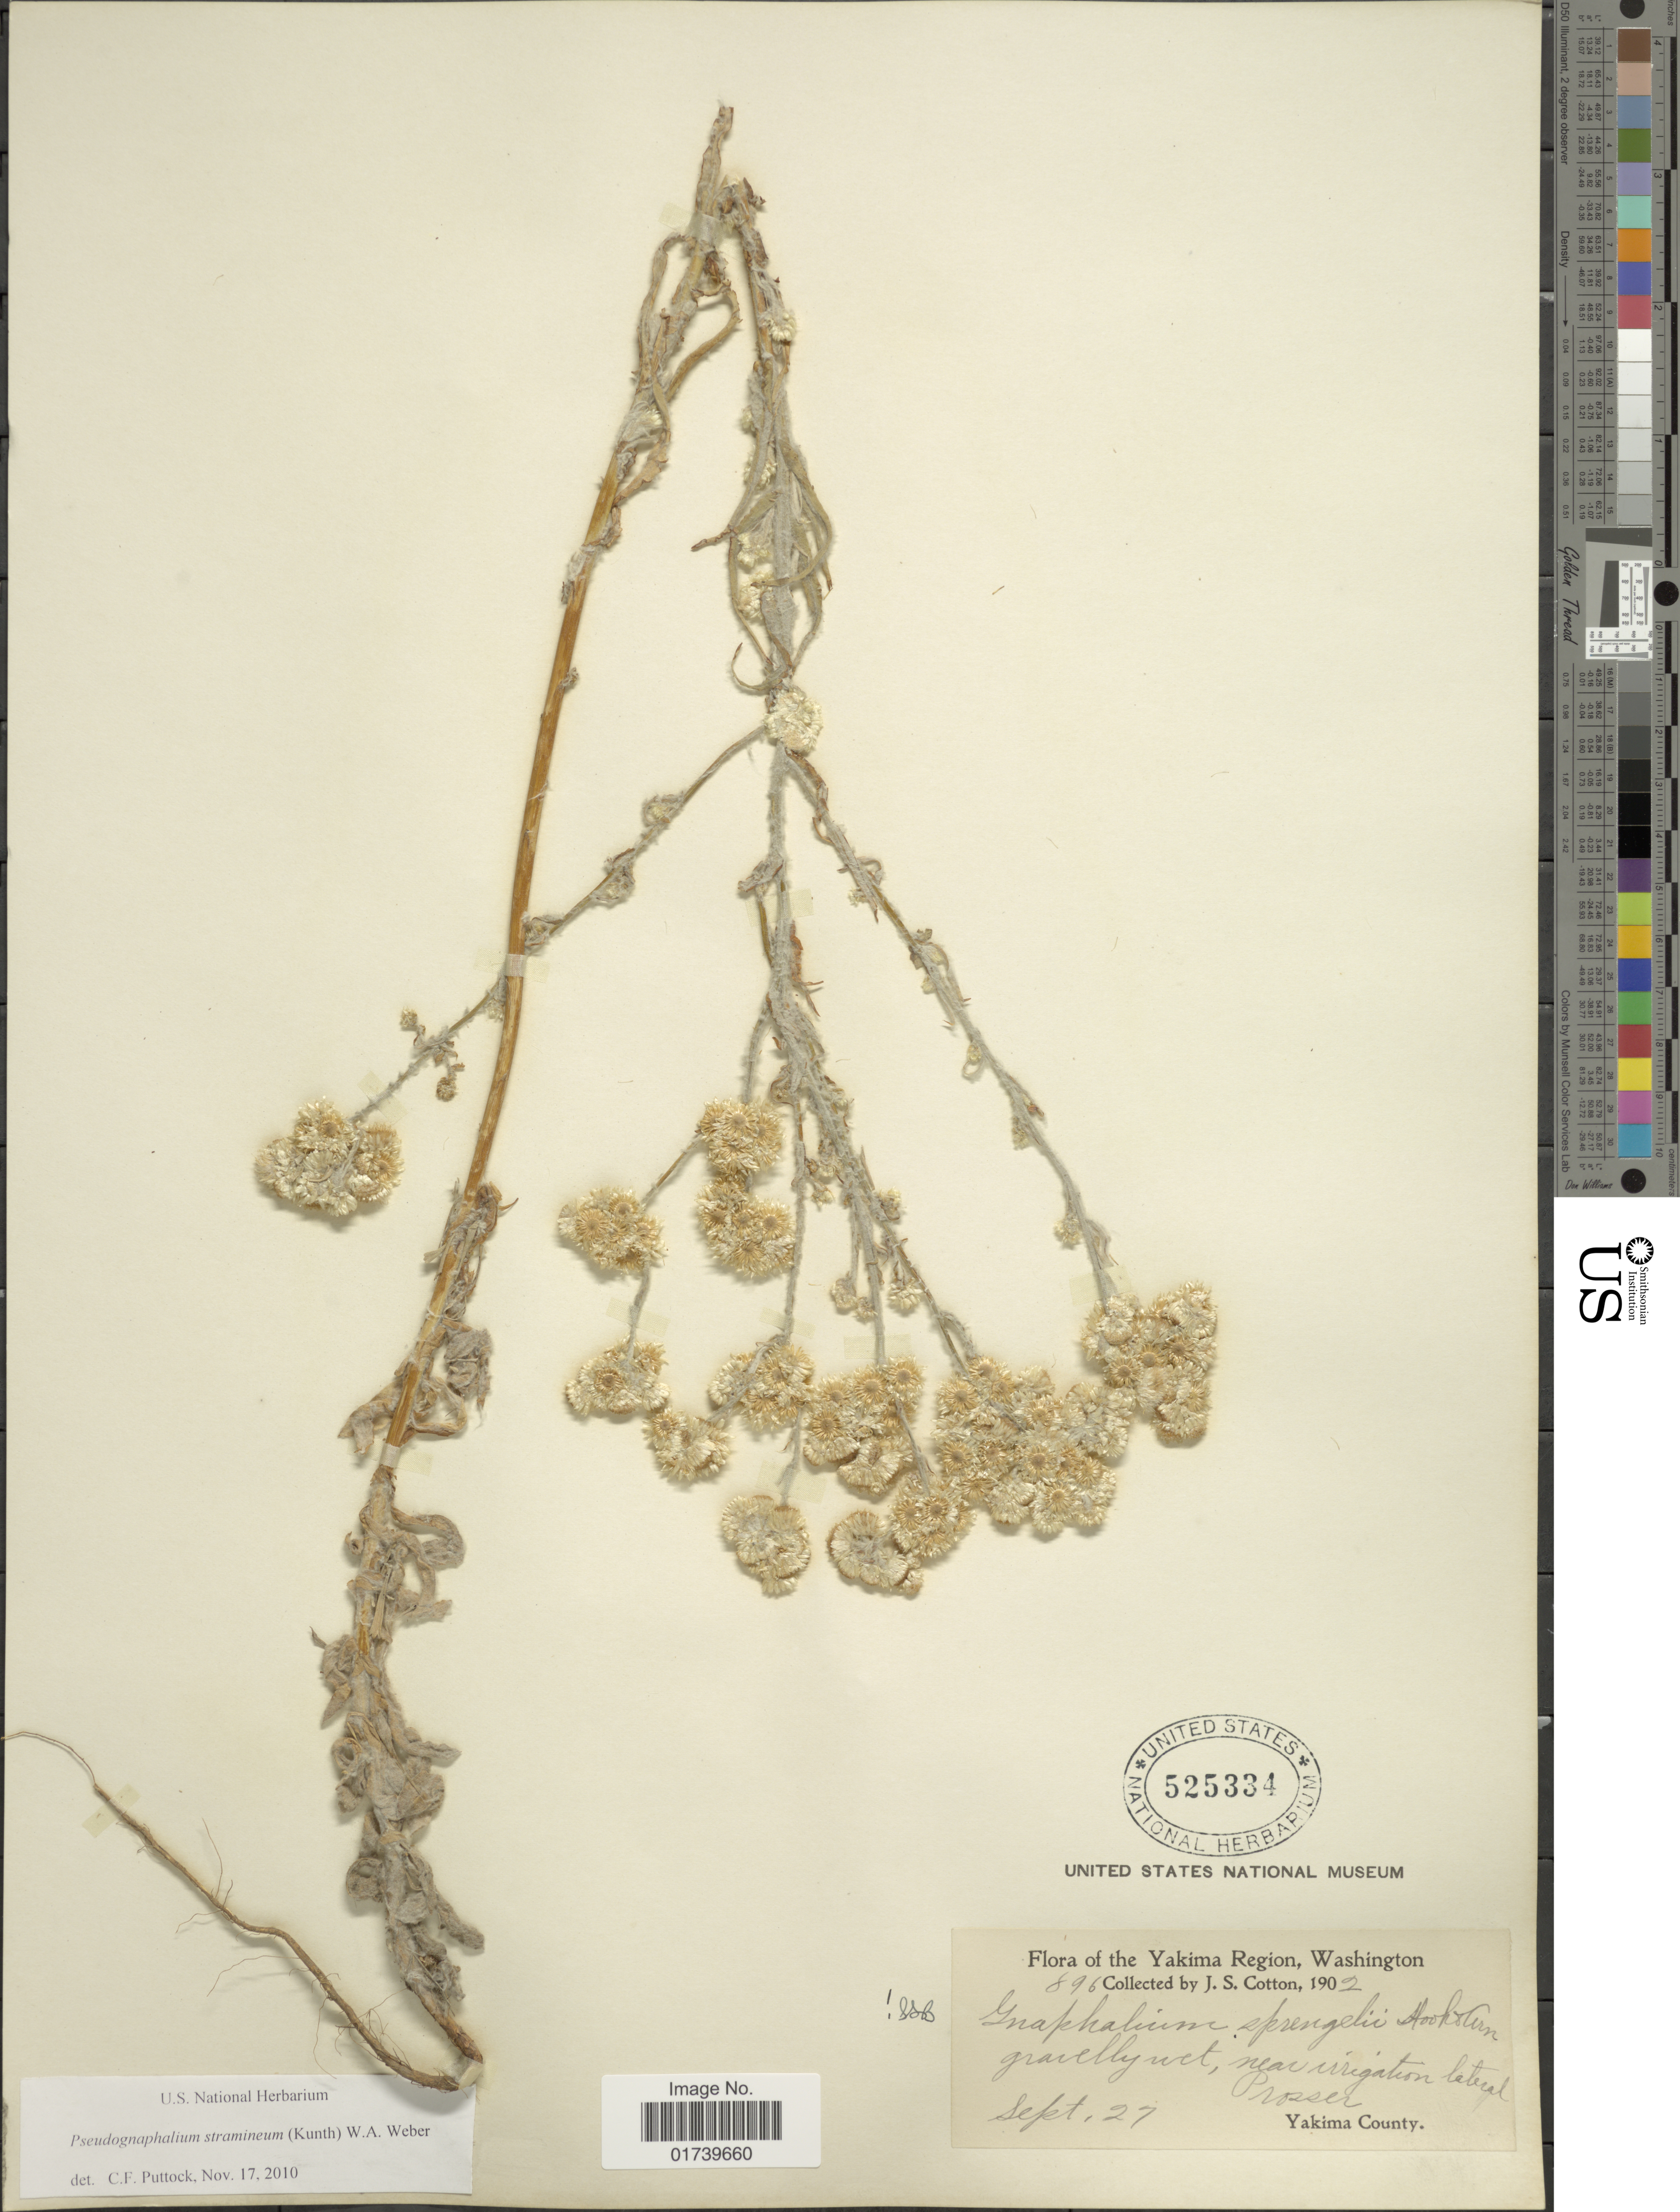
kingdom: Plantae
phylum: Tracheophyta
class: Magnoliopsida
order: Asterales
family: Asteraceae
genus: Pseudognaphalium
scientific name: Pseudognaphalium stramineum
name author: (Kunth) Anderb.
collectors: J. S. Cotton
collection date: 1902-09-27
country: United States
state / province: Washington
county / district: Yakima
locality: Yakima Region, near irrigaton lateral Prosser, Yakima County.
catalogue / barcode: US 525334